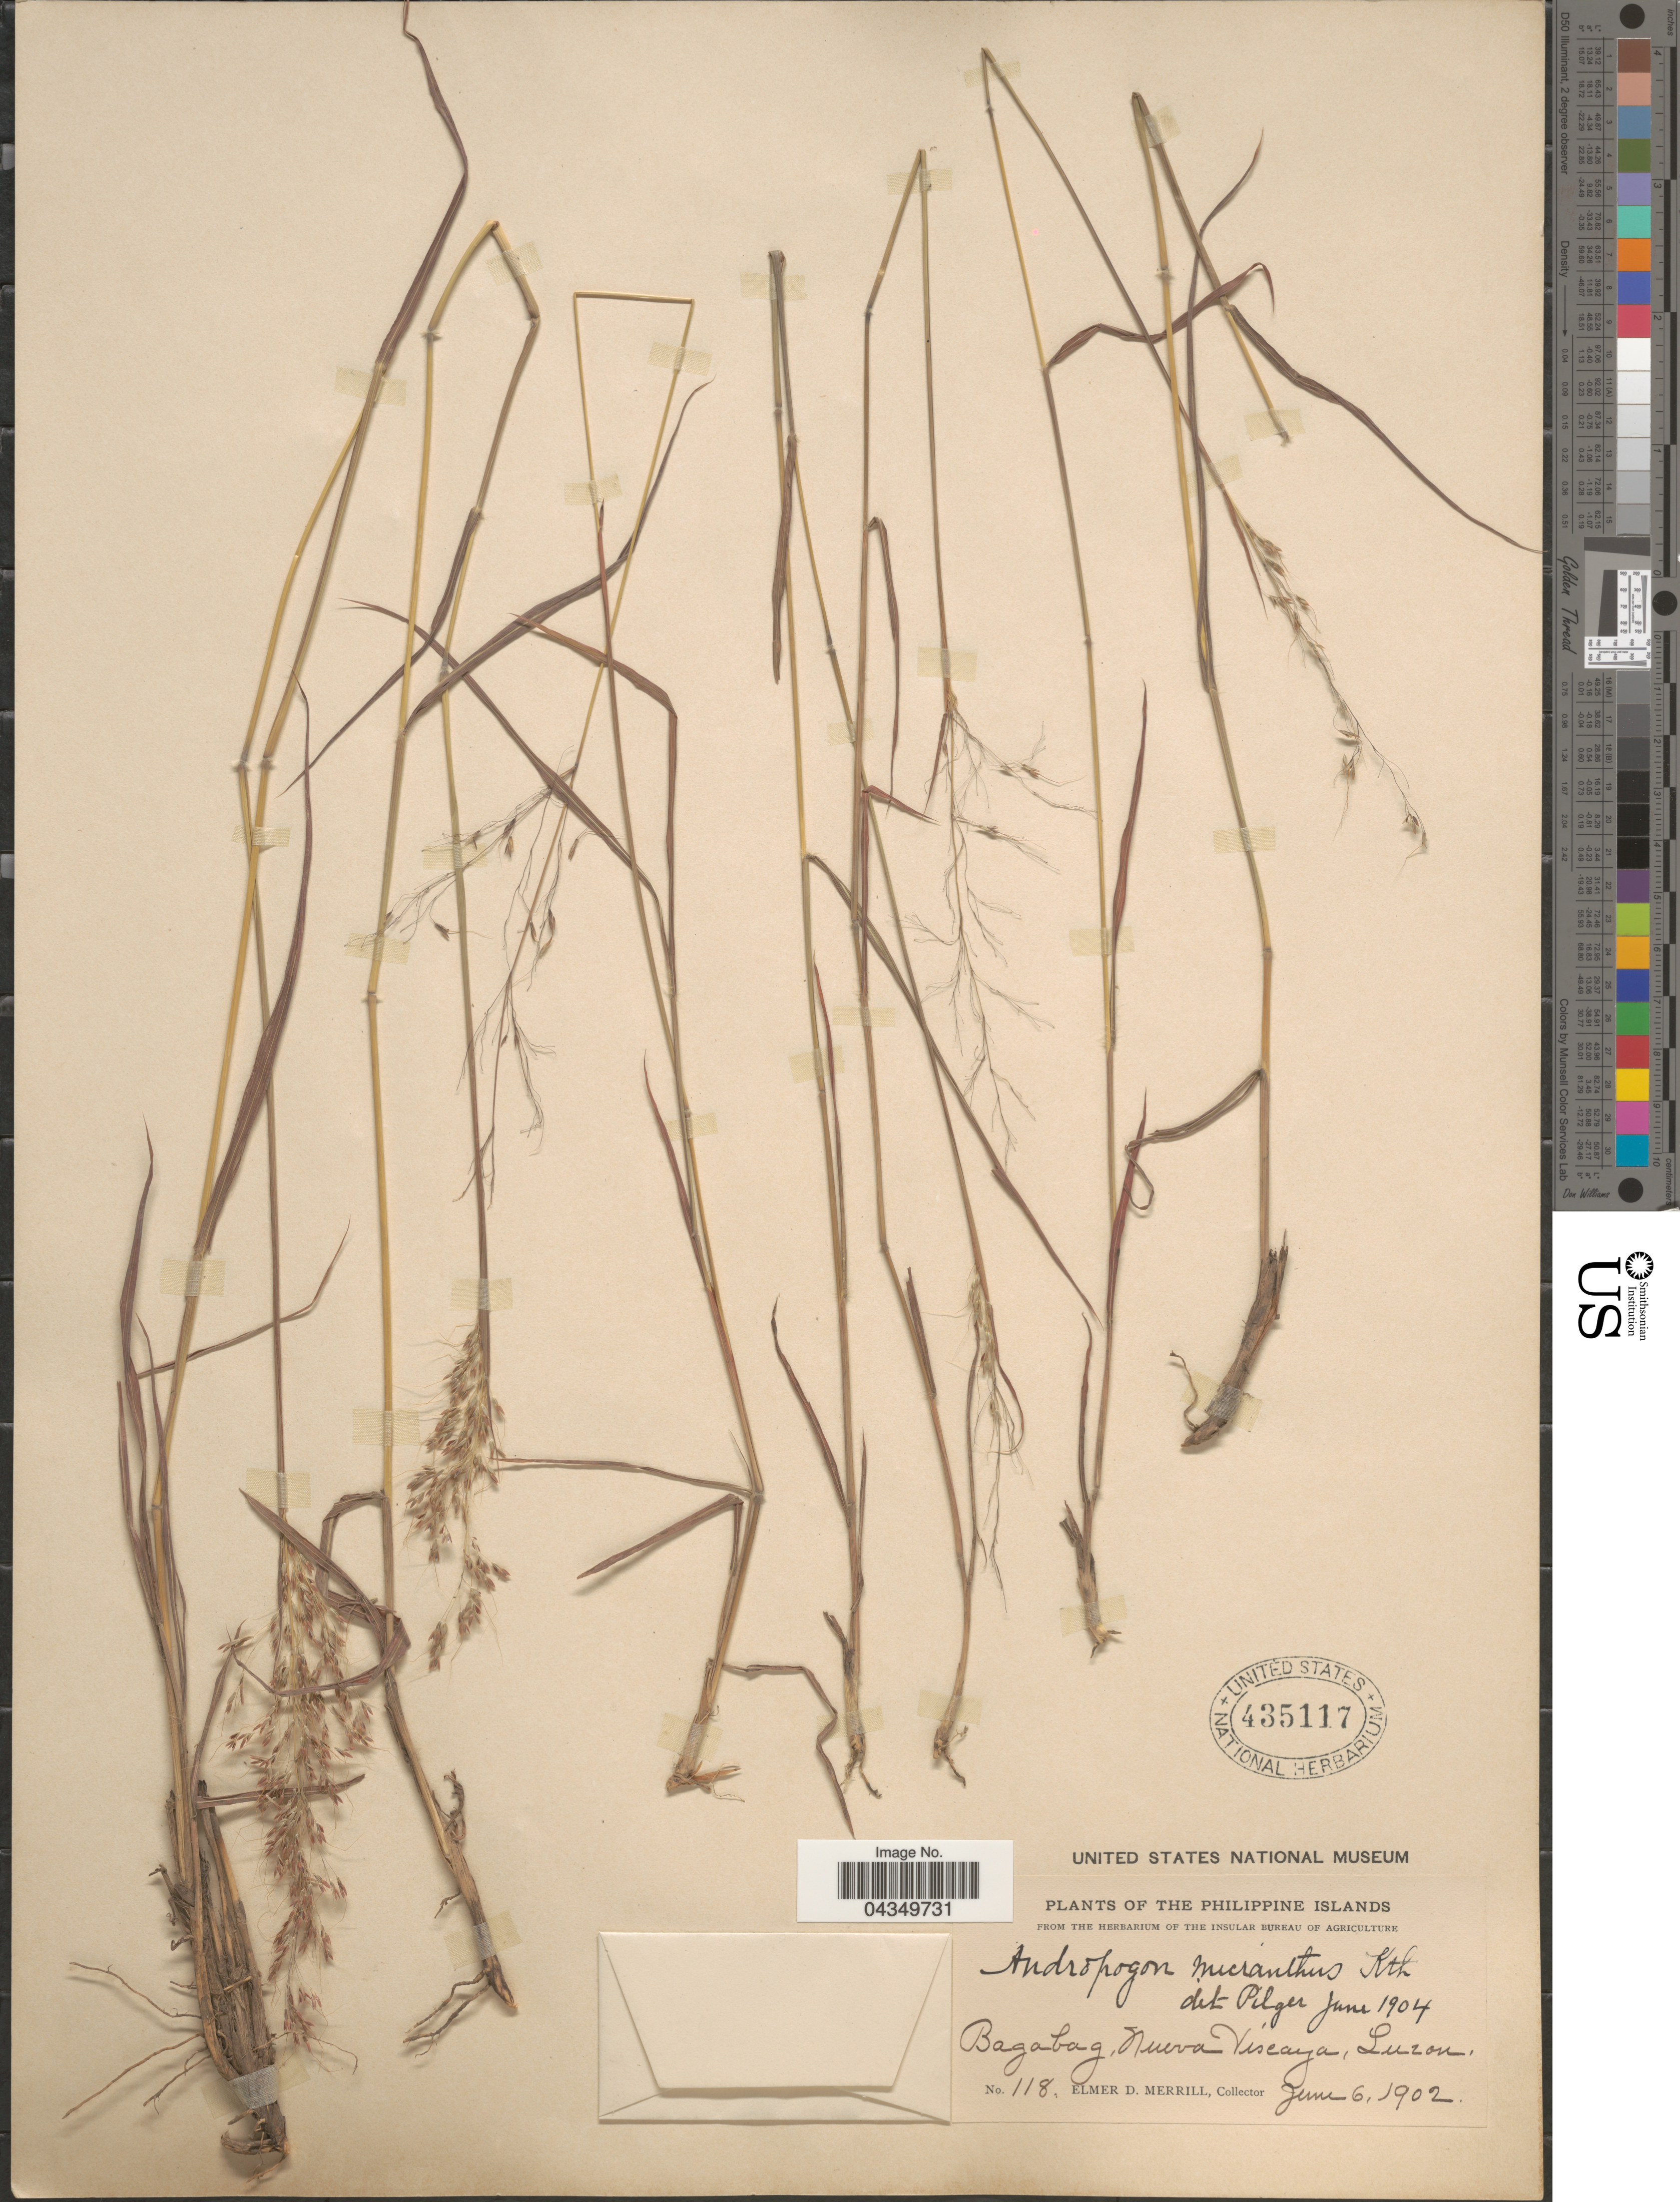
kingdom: Plantae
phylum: Tracheophyta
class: Liliopsida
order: Poales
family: Poaceae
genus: Capillipedium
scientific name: Capillipedium parviflorum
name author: (R. Br.) Stapf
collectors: E. D. Merrill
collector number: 118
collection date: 1902-06-06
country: Philippines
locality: The Philippine Islands. Bagabag,Nueva Viscaya, Luzon.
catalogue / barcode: US 435117